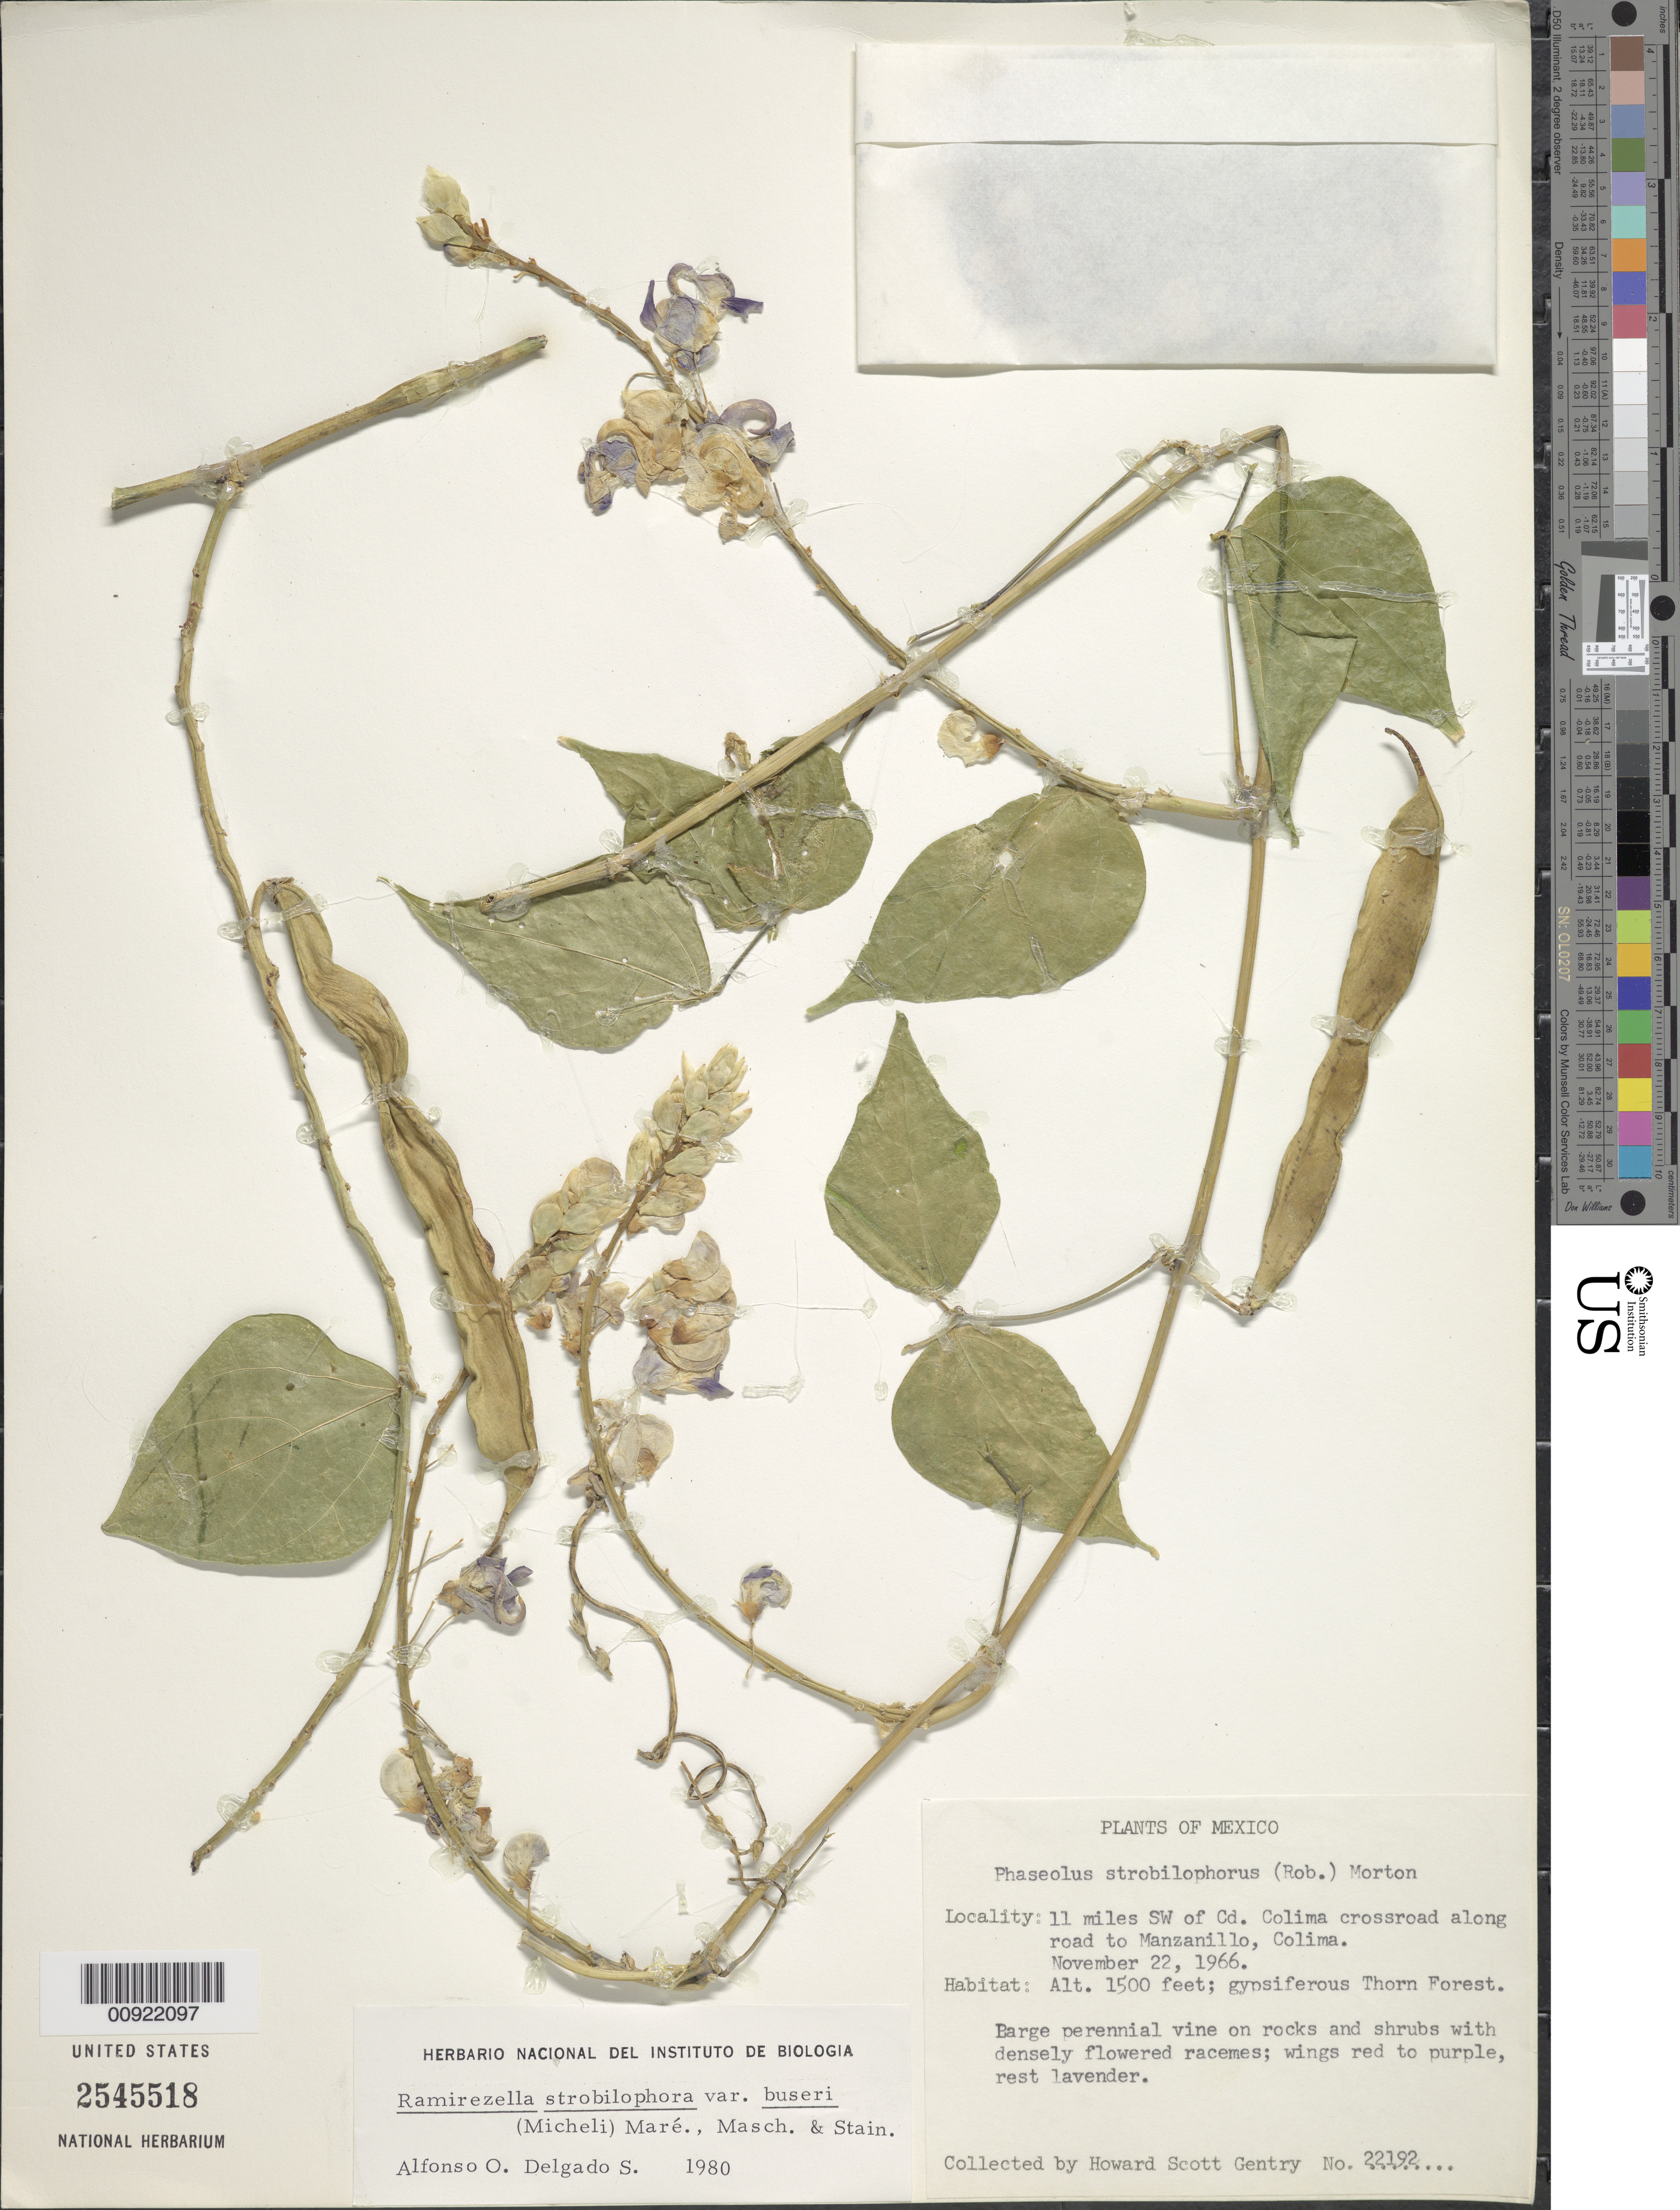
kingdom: Plantae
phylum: Tracheophyta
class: Magnoliopsida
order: Fabales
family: Fabaceae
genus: Ramirezella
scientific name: Ramirezella strobilophora var. buseri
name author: (B.L. Rob.) Rose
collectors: H. S. Gentry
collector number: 22192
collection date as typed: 22 Nov 1966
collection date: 1966-11-22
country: Mexico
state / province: Colima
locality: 11 miles SW of Cd. Colima crossroad along road to Colima, Colima.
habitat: Gypsifereous Thorn Forest. Vine on rocks amd shrubs.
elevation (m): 457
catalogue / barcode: US 2545518